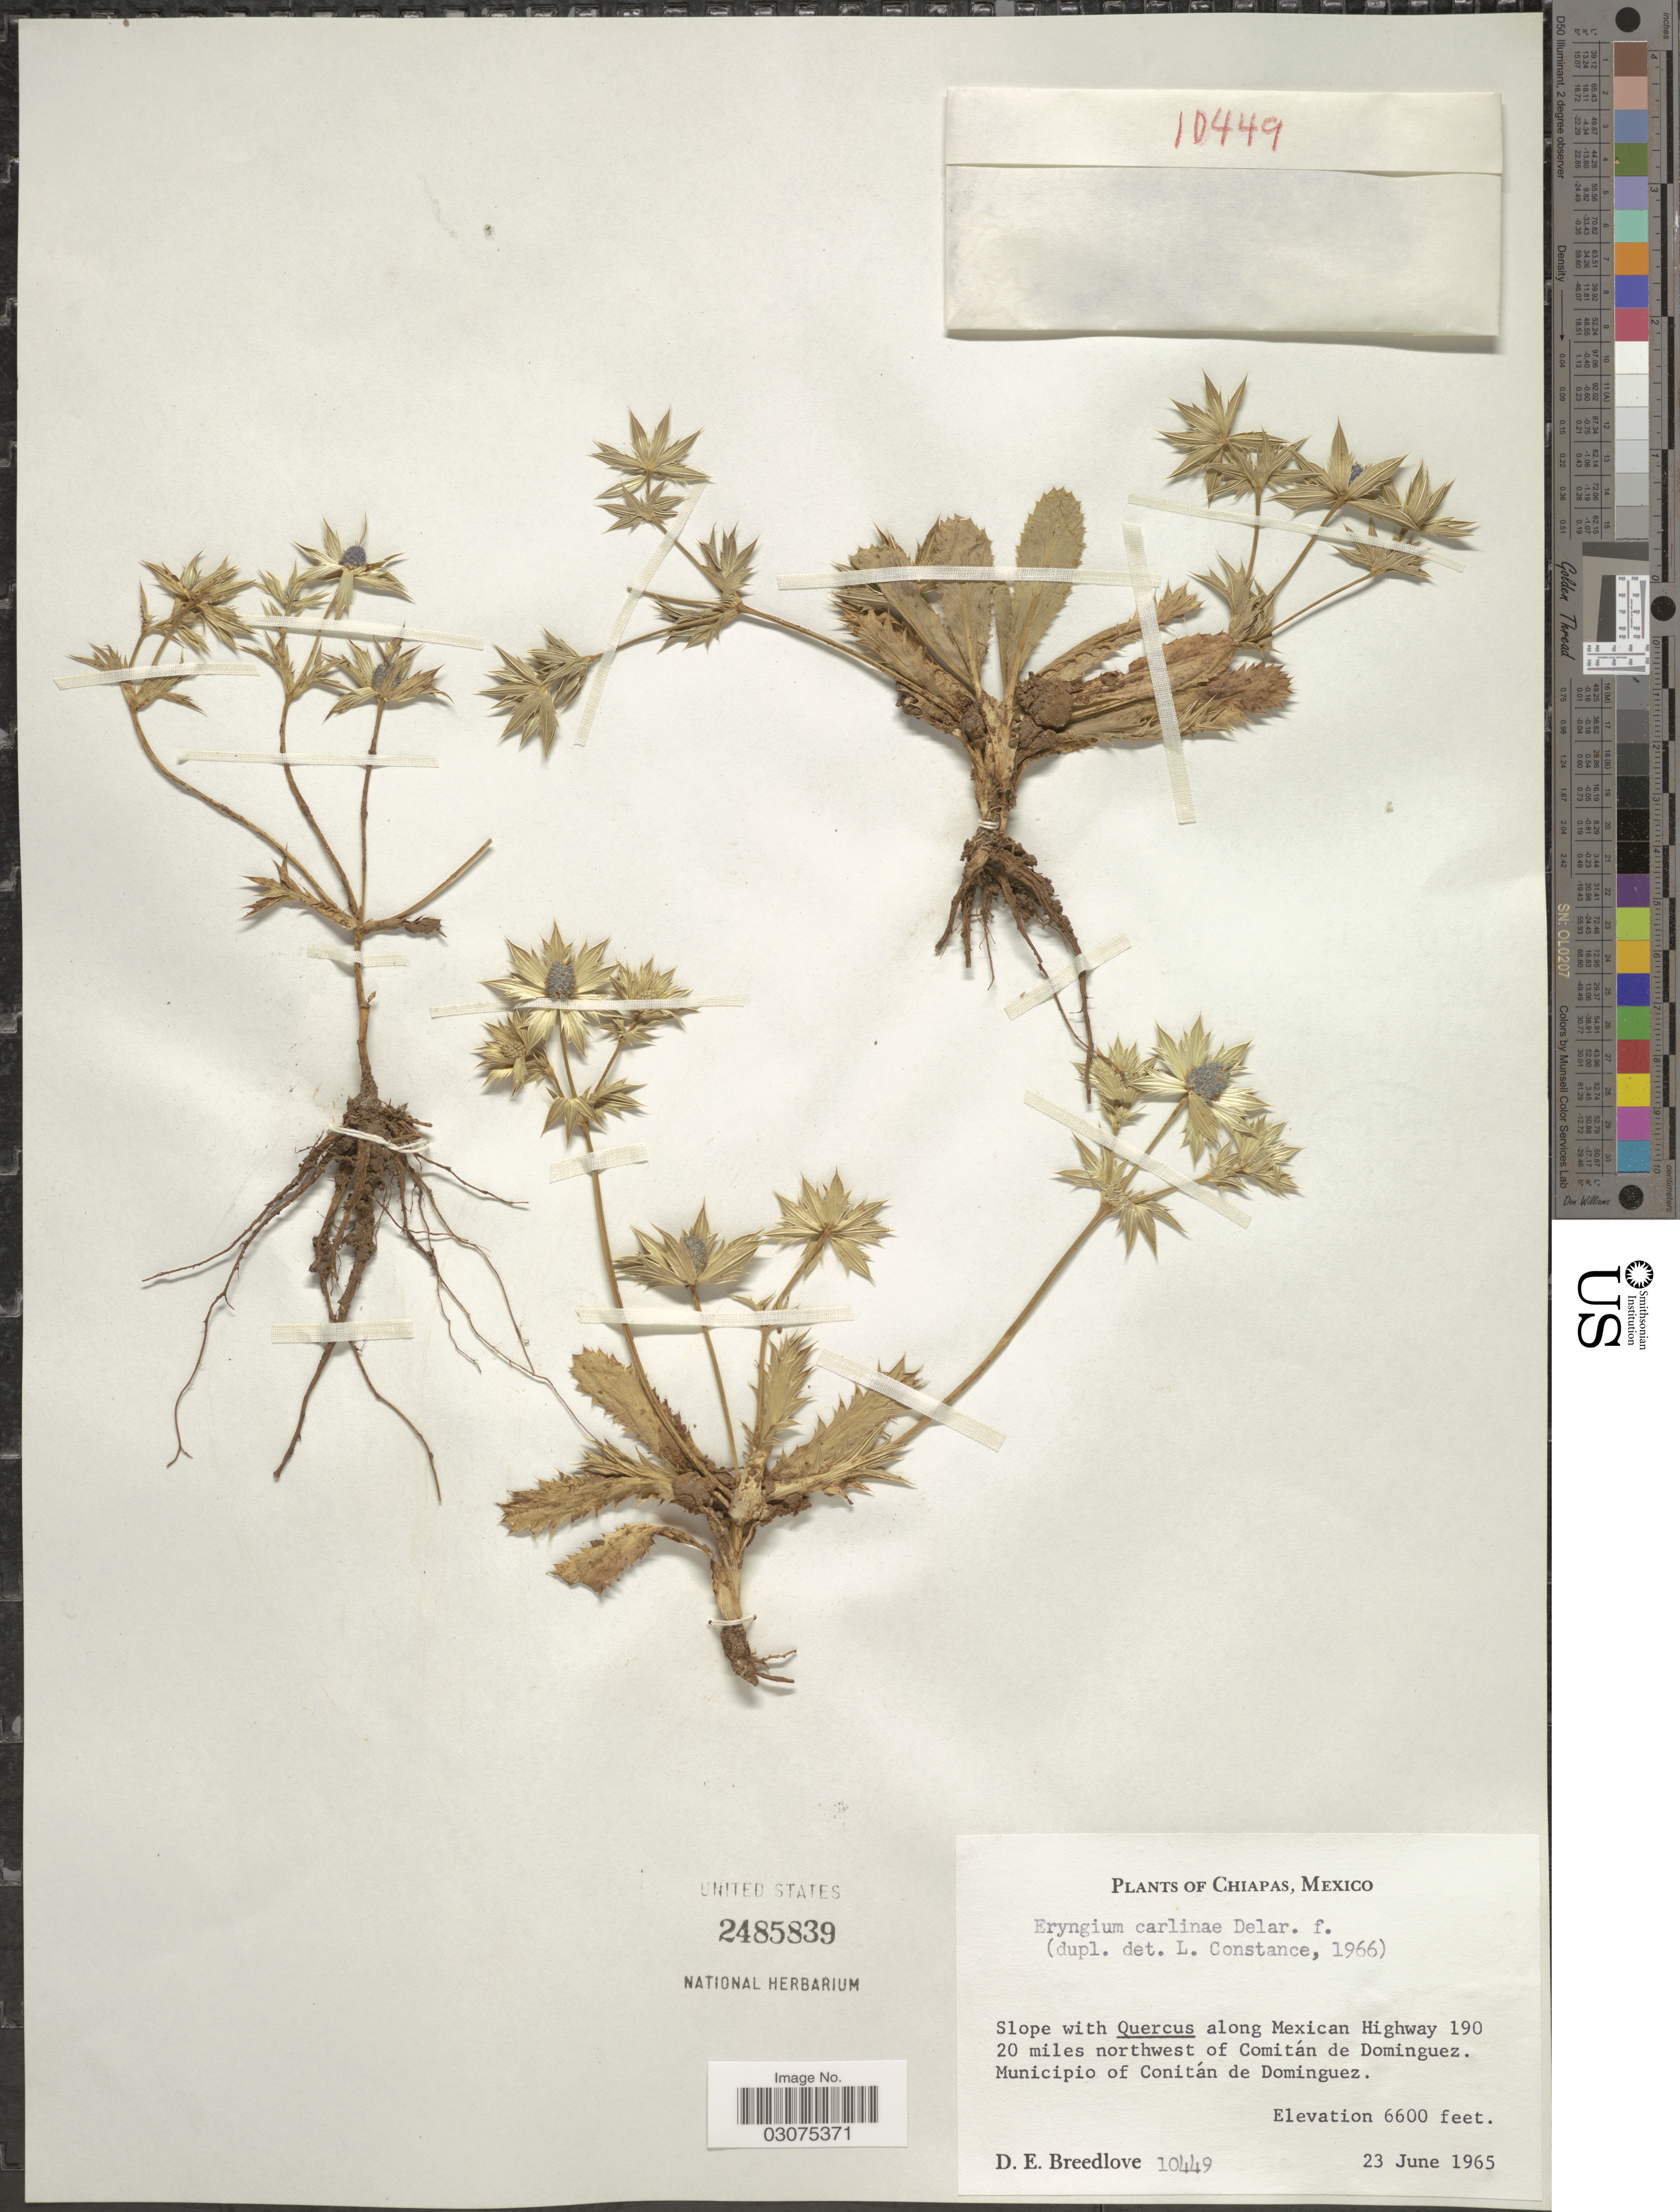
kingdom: Plantae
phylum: Tracheophyta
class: Magnoliopsida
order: Apiales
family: Apiaceae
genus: Eryngium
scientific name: Eryngium carlinae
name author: F. Delaroche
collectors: D. E. Breedlove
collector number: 10449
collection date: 1965-06-23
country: Mexico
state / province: Chiapas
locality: Along Mexican Highway 190 20 miles northwest of Comitán de Dominguez. Municipio of Conitán de Dominguez.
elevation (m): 2012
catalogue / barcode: US 2485839